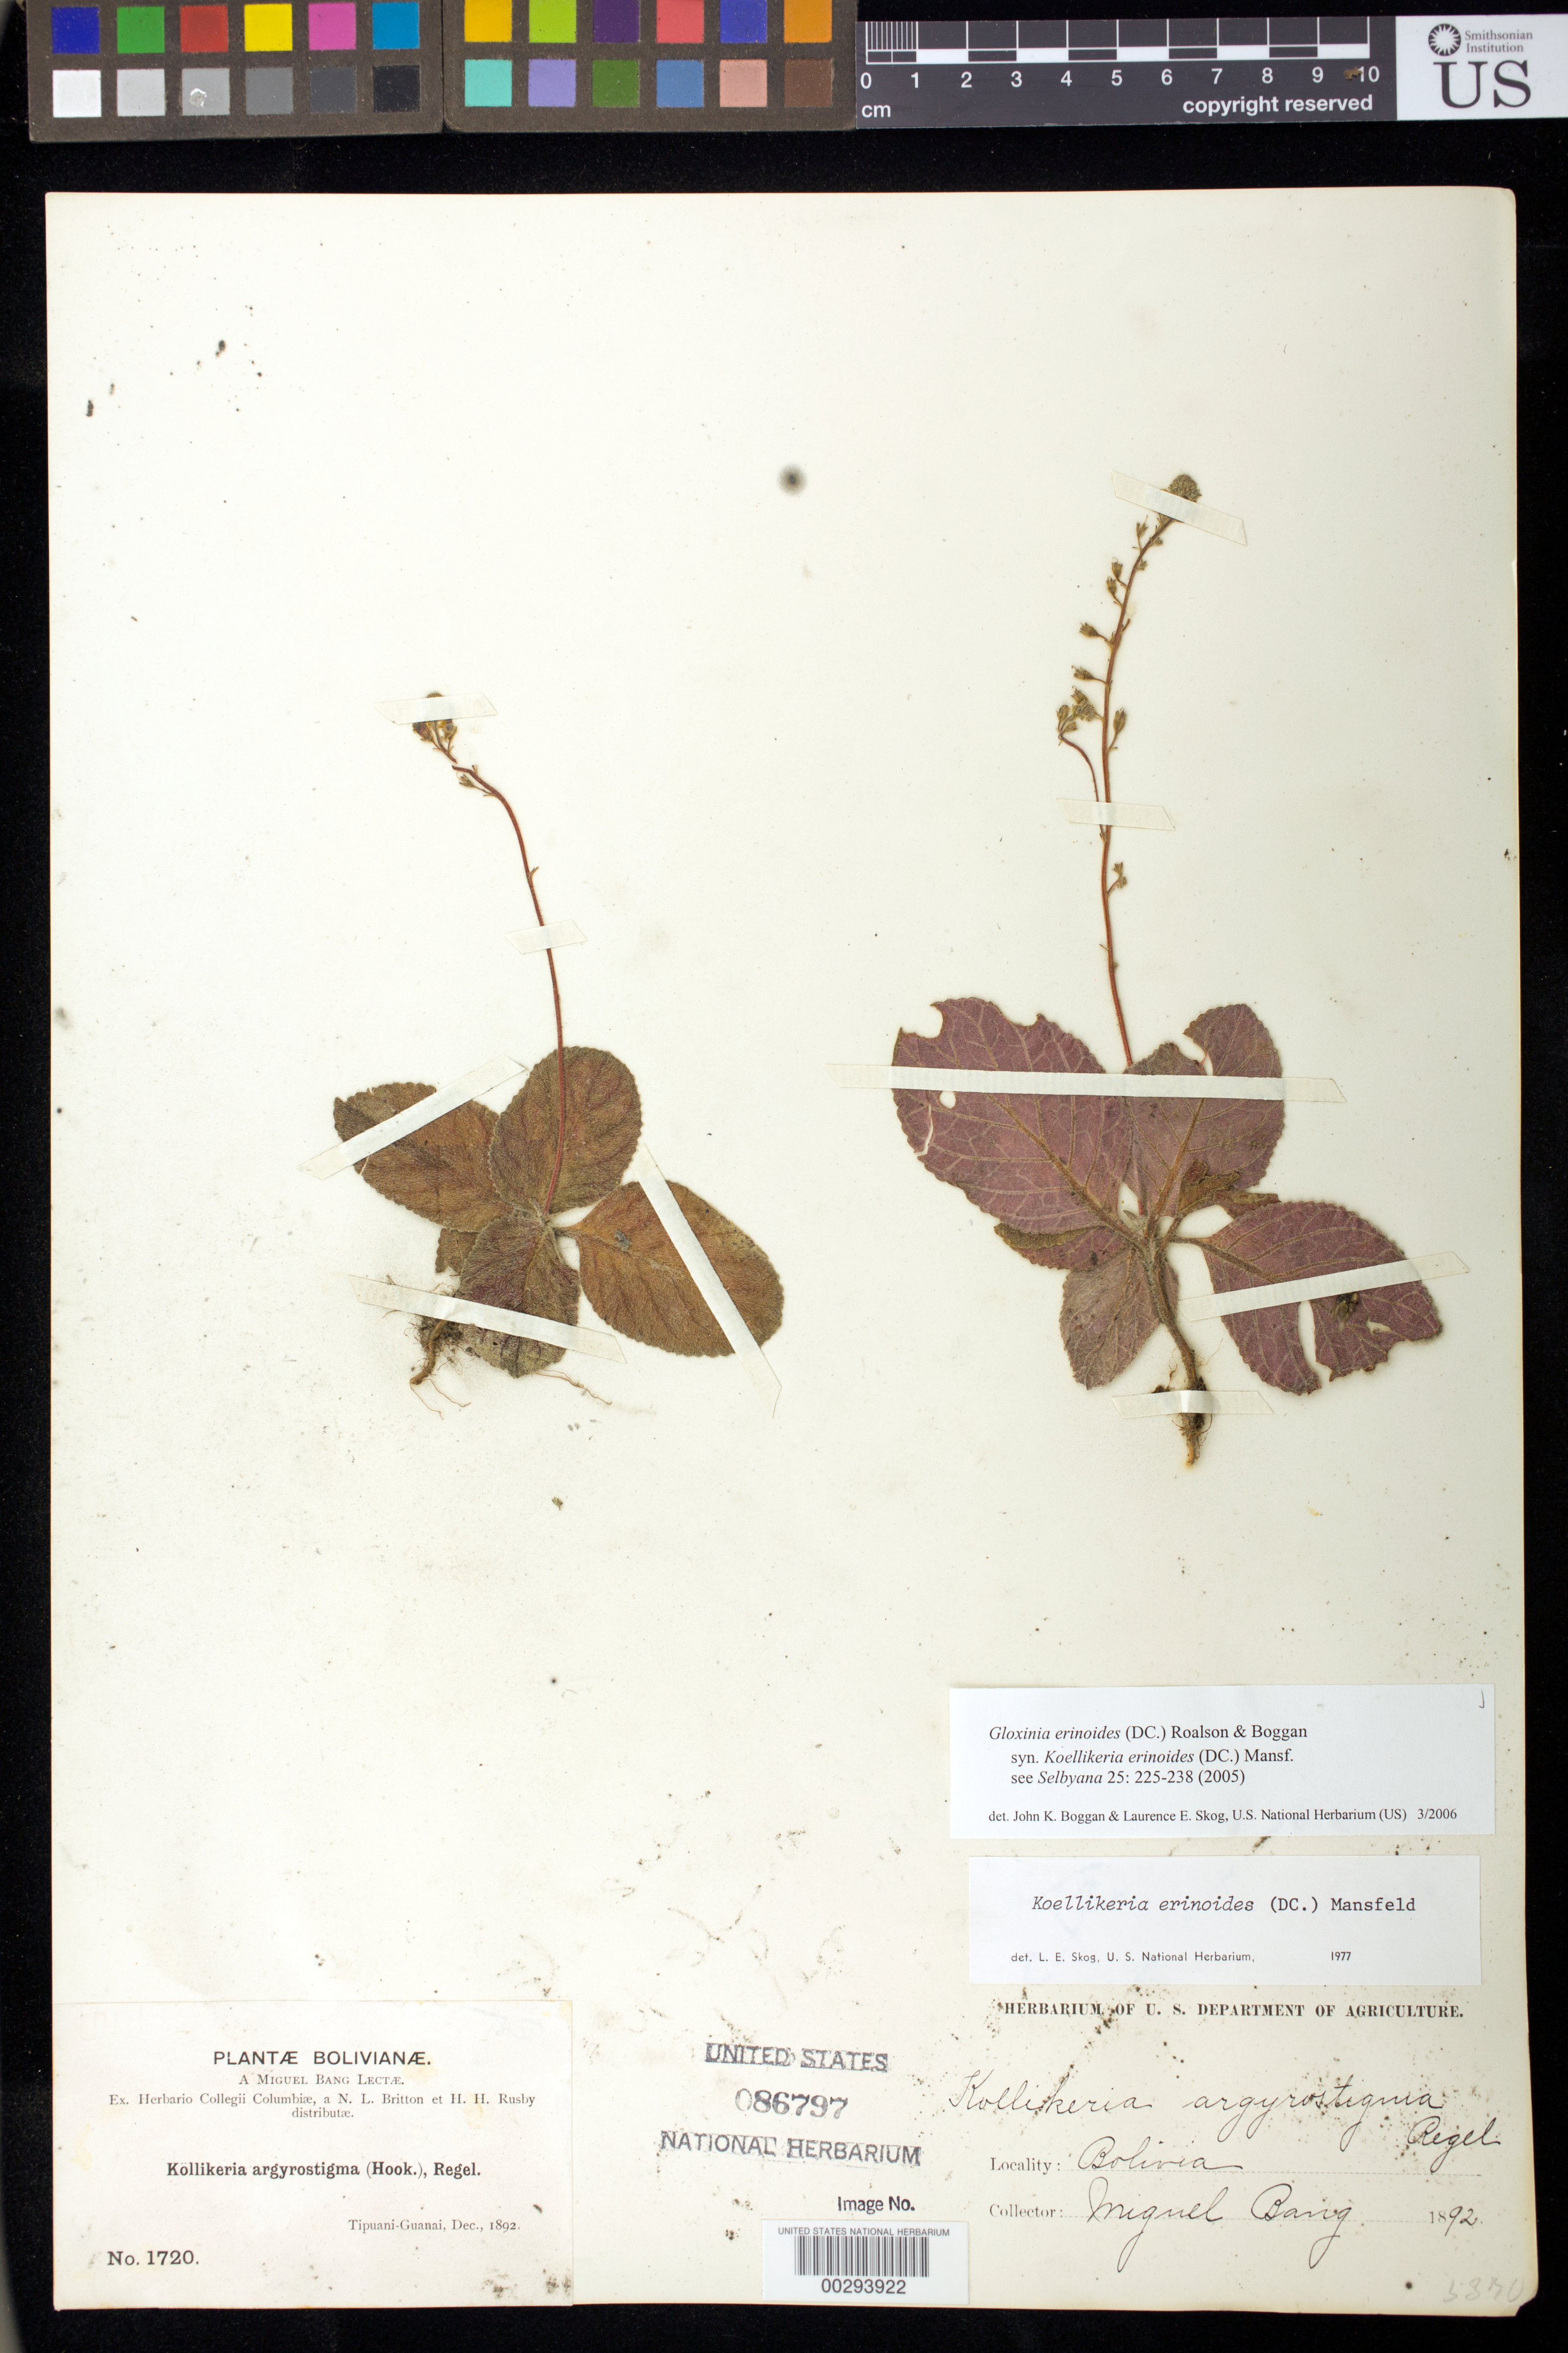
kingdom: Plantae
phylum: Tracheophyta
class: Magnoliopsida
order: Lamiales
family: Gesneriaceae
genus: Gloxinia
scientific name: Gloxinia erinoides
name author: (DC.) Roalson & Boggan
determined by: Boggan, J. K.; Skog, L. E.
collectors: M. Bang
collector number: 1720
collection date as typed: Dec 1892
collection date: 1892-12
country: Bolivia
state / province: La Paz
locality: Tipuani-Guanai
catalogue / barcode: US 86797